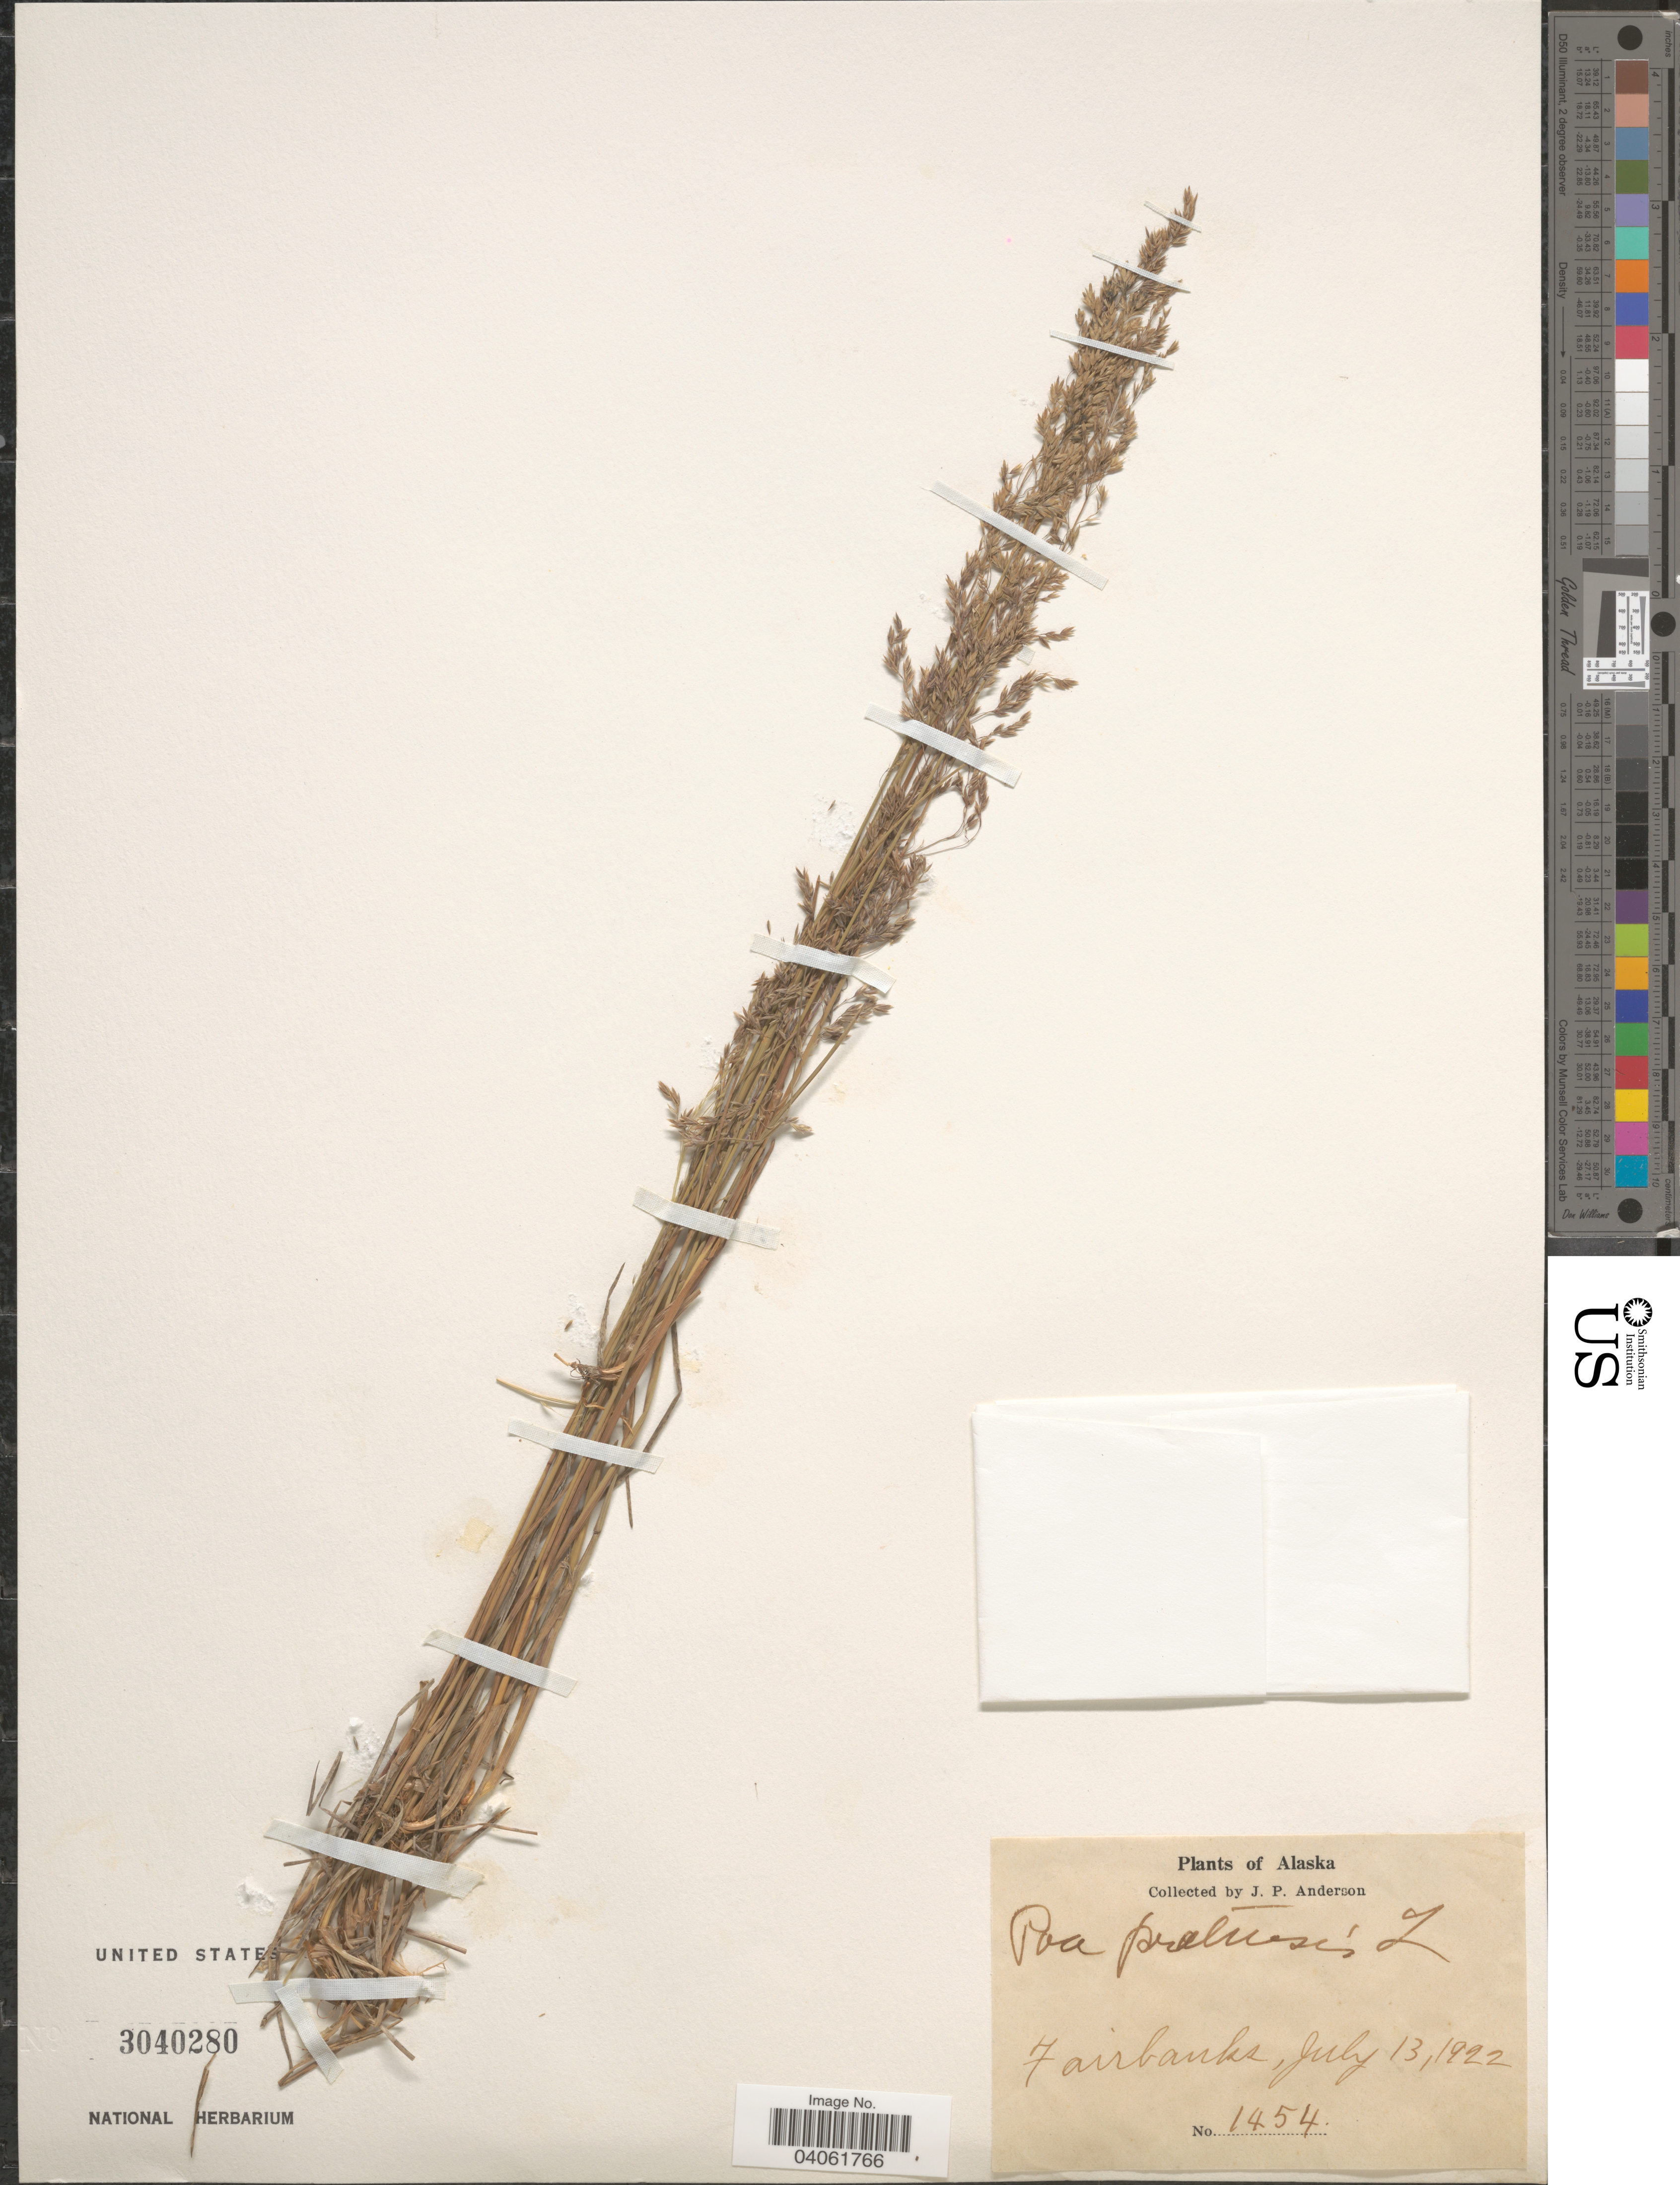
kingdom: Plantae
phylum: Tracheophyta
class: Liliopsida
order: Poales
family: Poaceae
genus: Poa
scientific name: Poa pratensis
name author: L.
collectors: J. P. Anderson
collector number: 1454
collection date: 1922-07-13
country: United States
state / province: Alaska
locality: Fairbanks.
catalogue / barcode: US 3040280